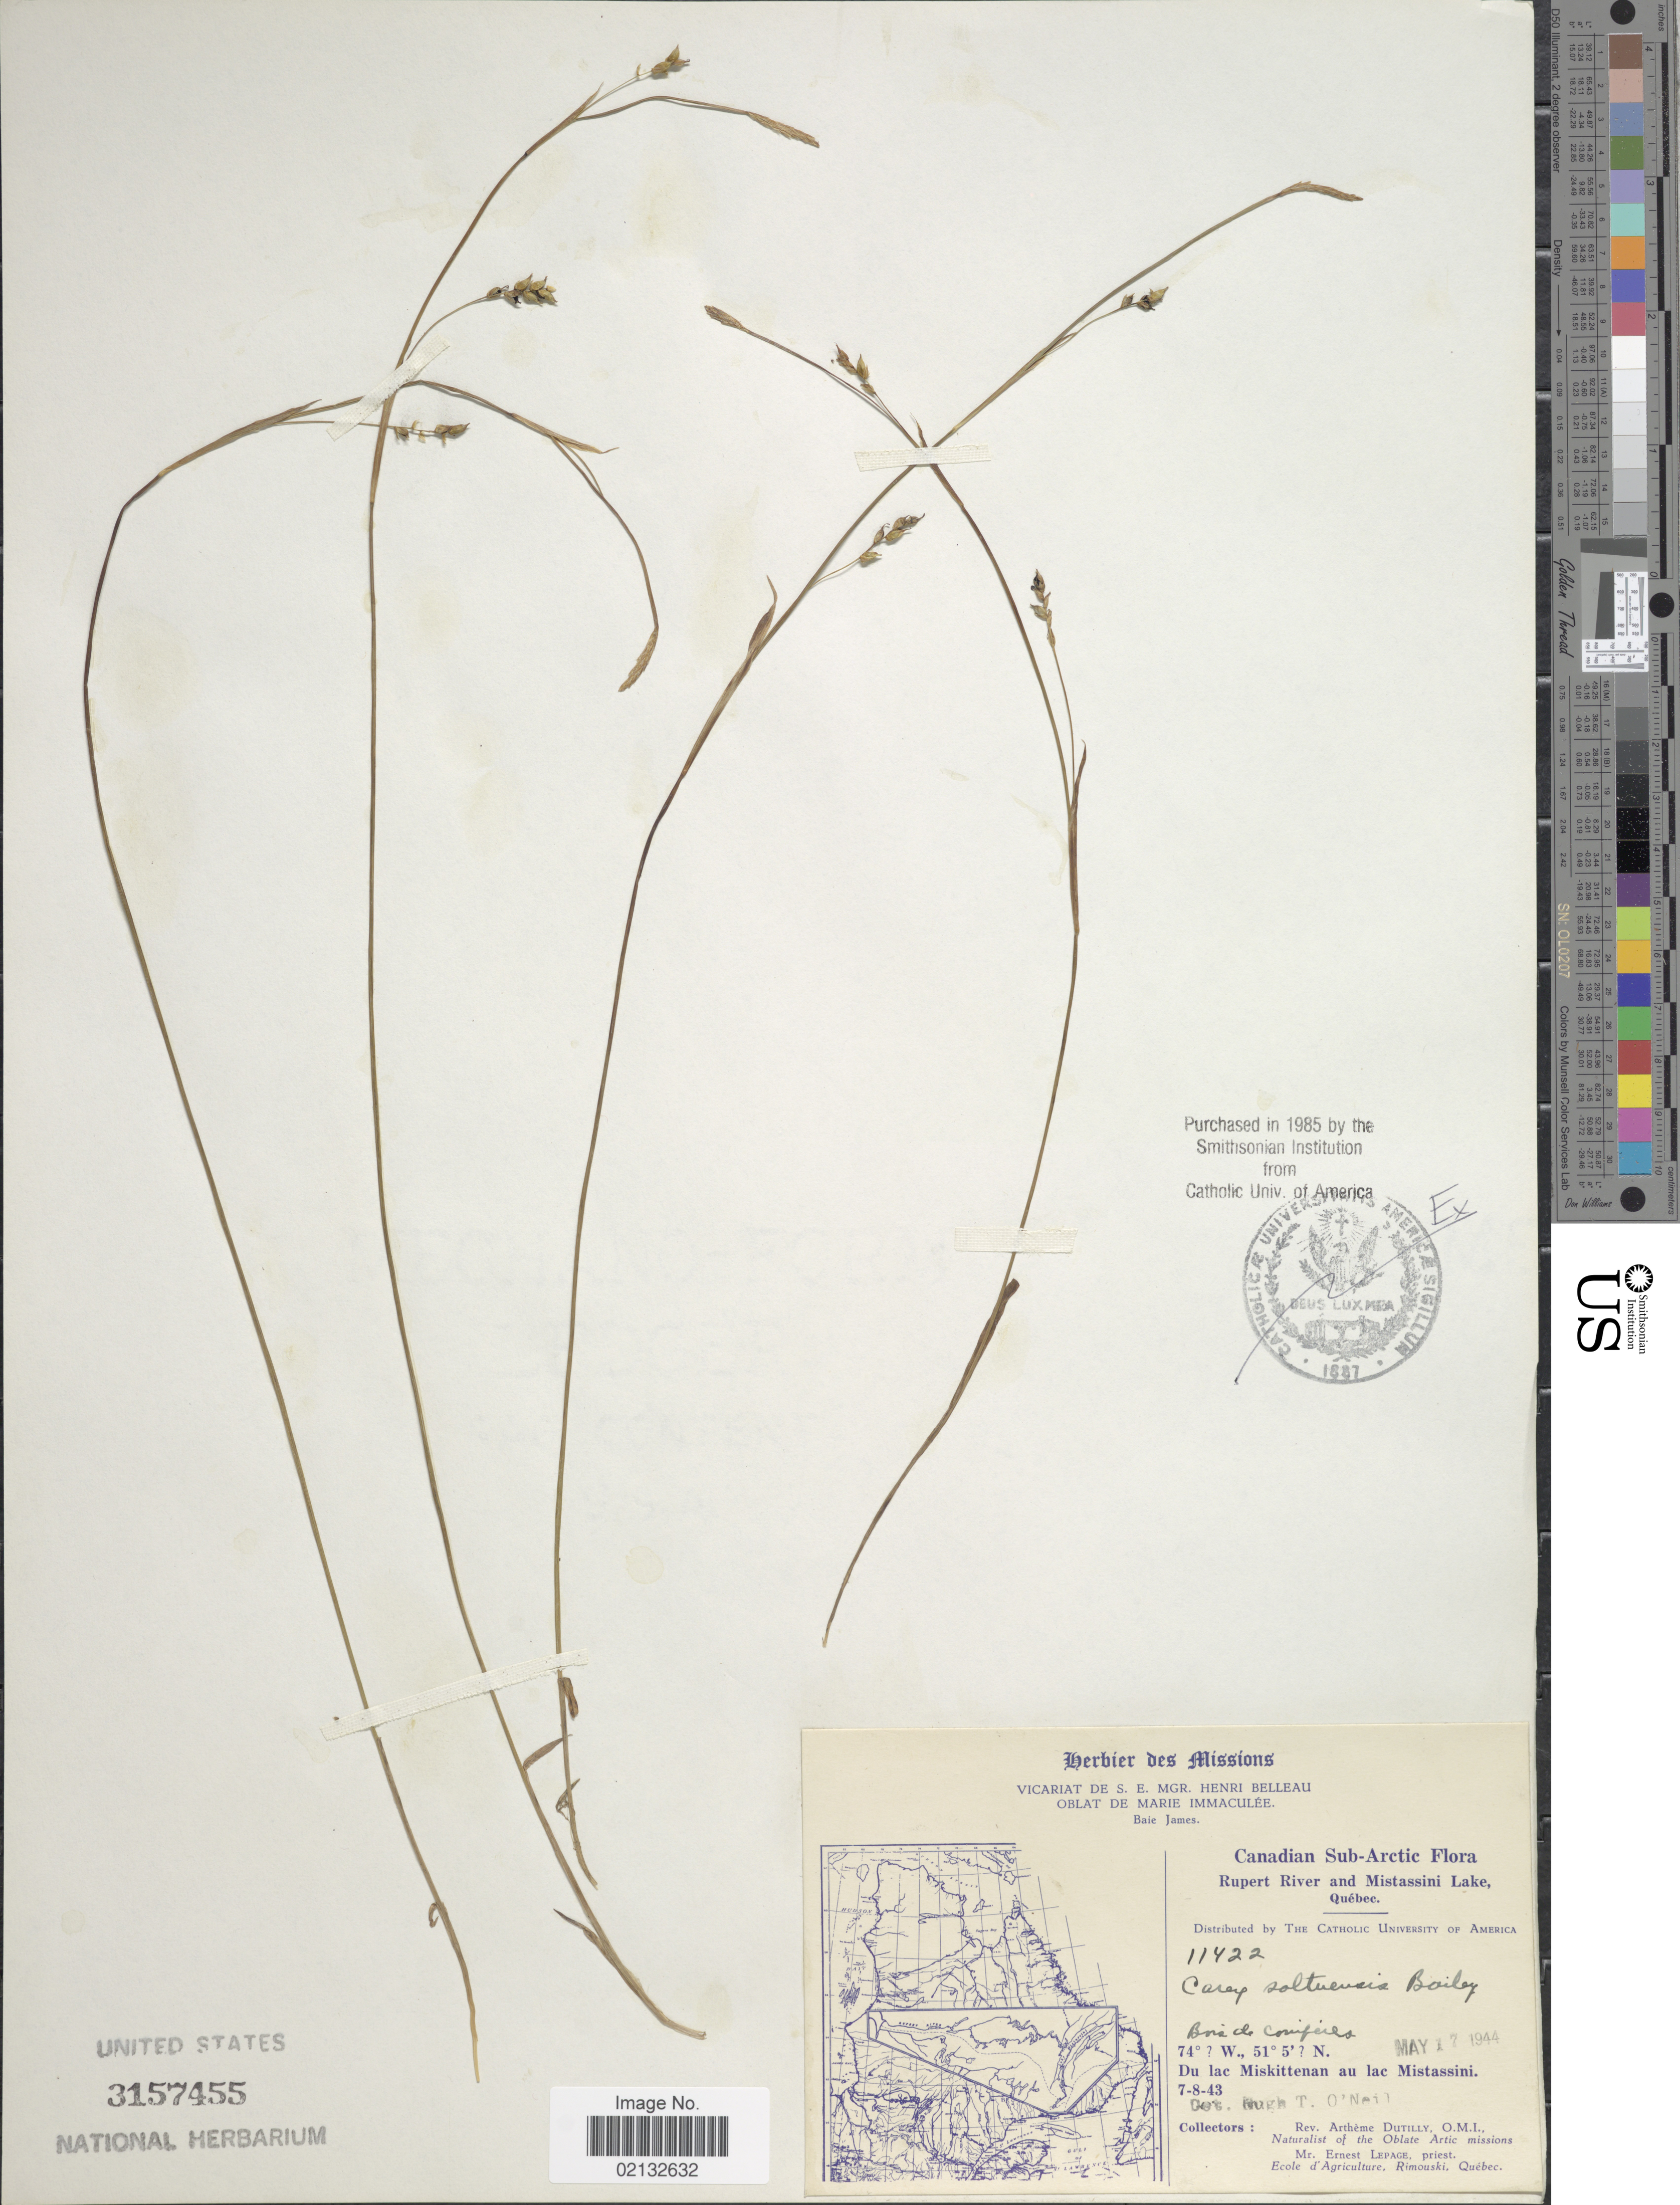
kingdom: Plantae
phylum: Tracheophyta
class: Liliopsida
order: Poales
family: Cyperaceae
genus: Carex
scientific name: Carex vaginata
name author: Tausch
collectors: A. Dutilly & E. Lepage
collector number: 11422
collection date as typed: Transcribed d/m/y: 7/8/43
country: Canada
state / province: Quebec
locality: Canadian Sub-Arctic. Rupert River and Mistassini Lake. Bois de coniferes. Du lac Miskittenan au lac Mistassini.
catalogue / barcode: US 3157455